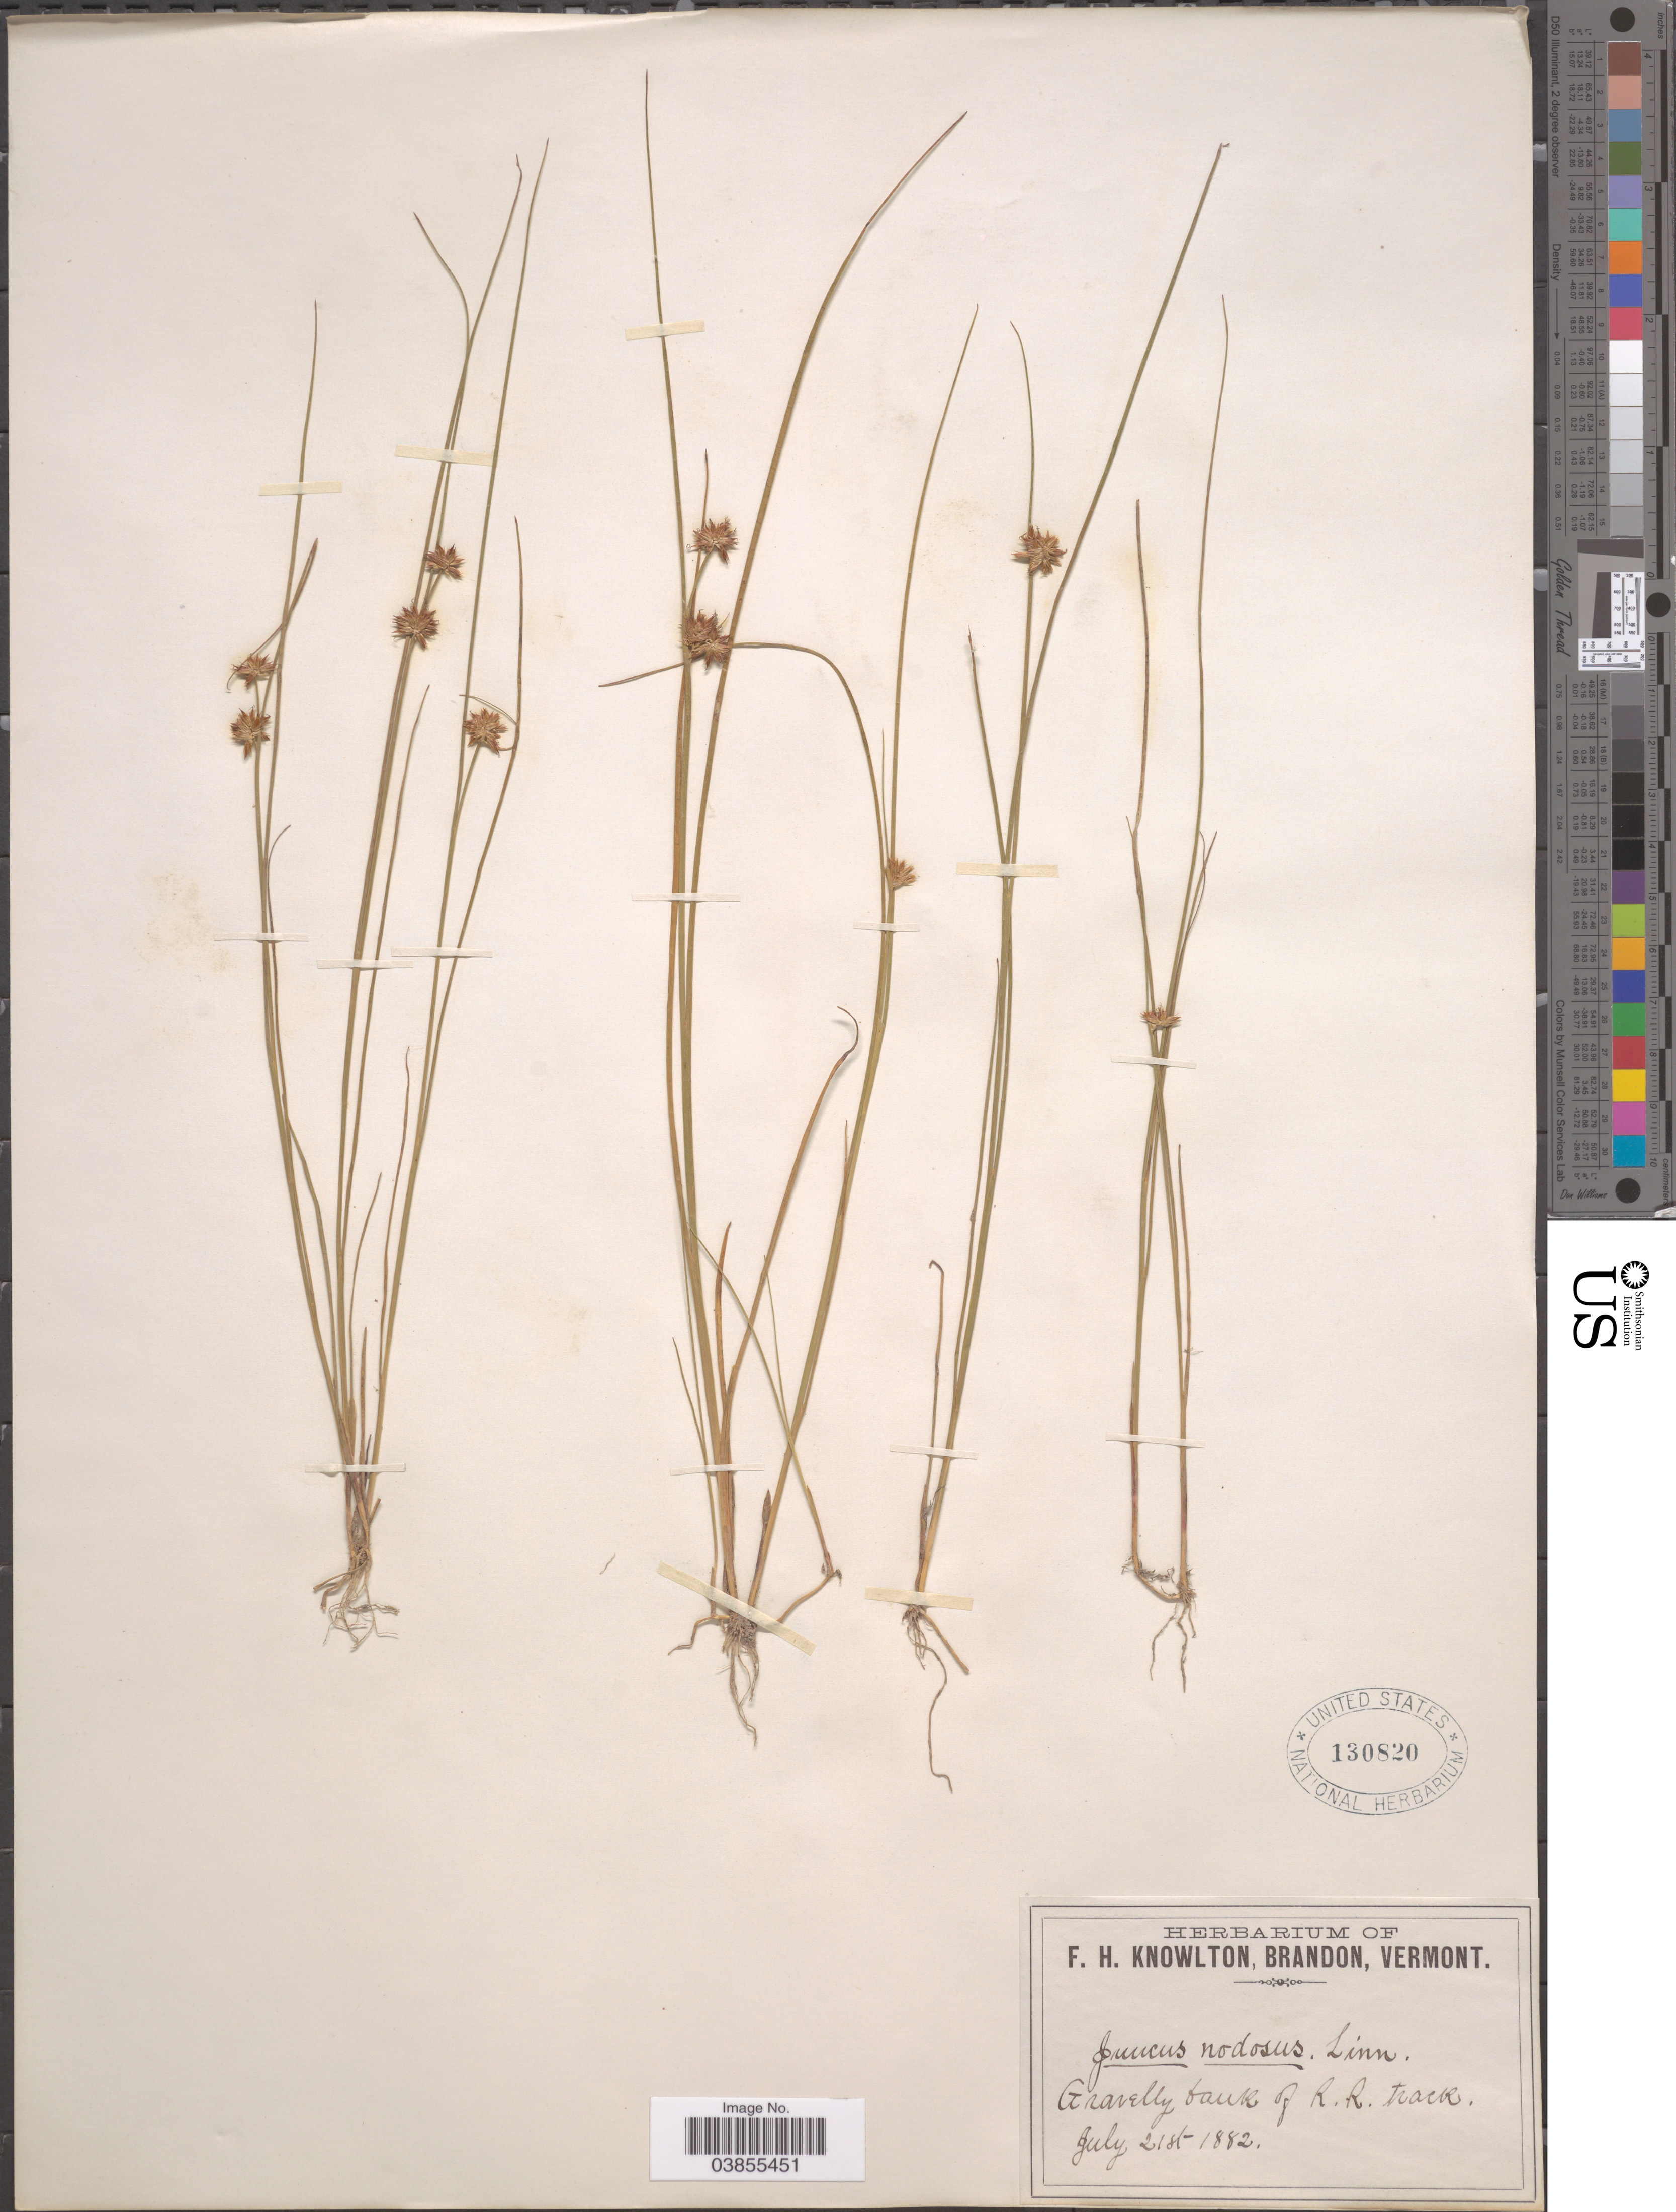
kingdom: Plantae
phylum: Tracheophyta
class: Liliopsida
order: Poales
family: Juncaceae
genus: Juncus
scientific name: Juncus nodosus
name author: L.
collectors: ex herb. F.H. Knowlton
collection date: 1882-07-21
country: United States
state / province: Vermont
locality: Gravelly bank of R.R. track.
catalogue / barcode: US 130820